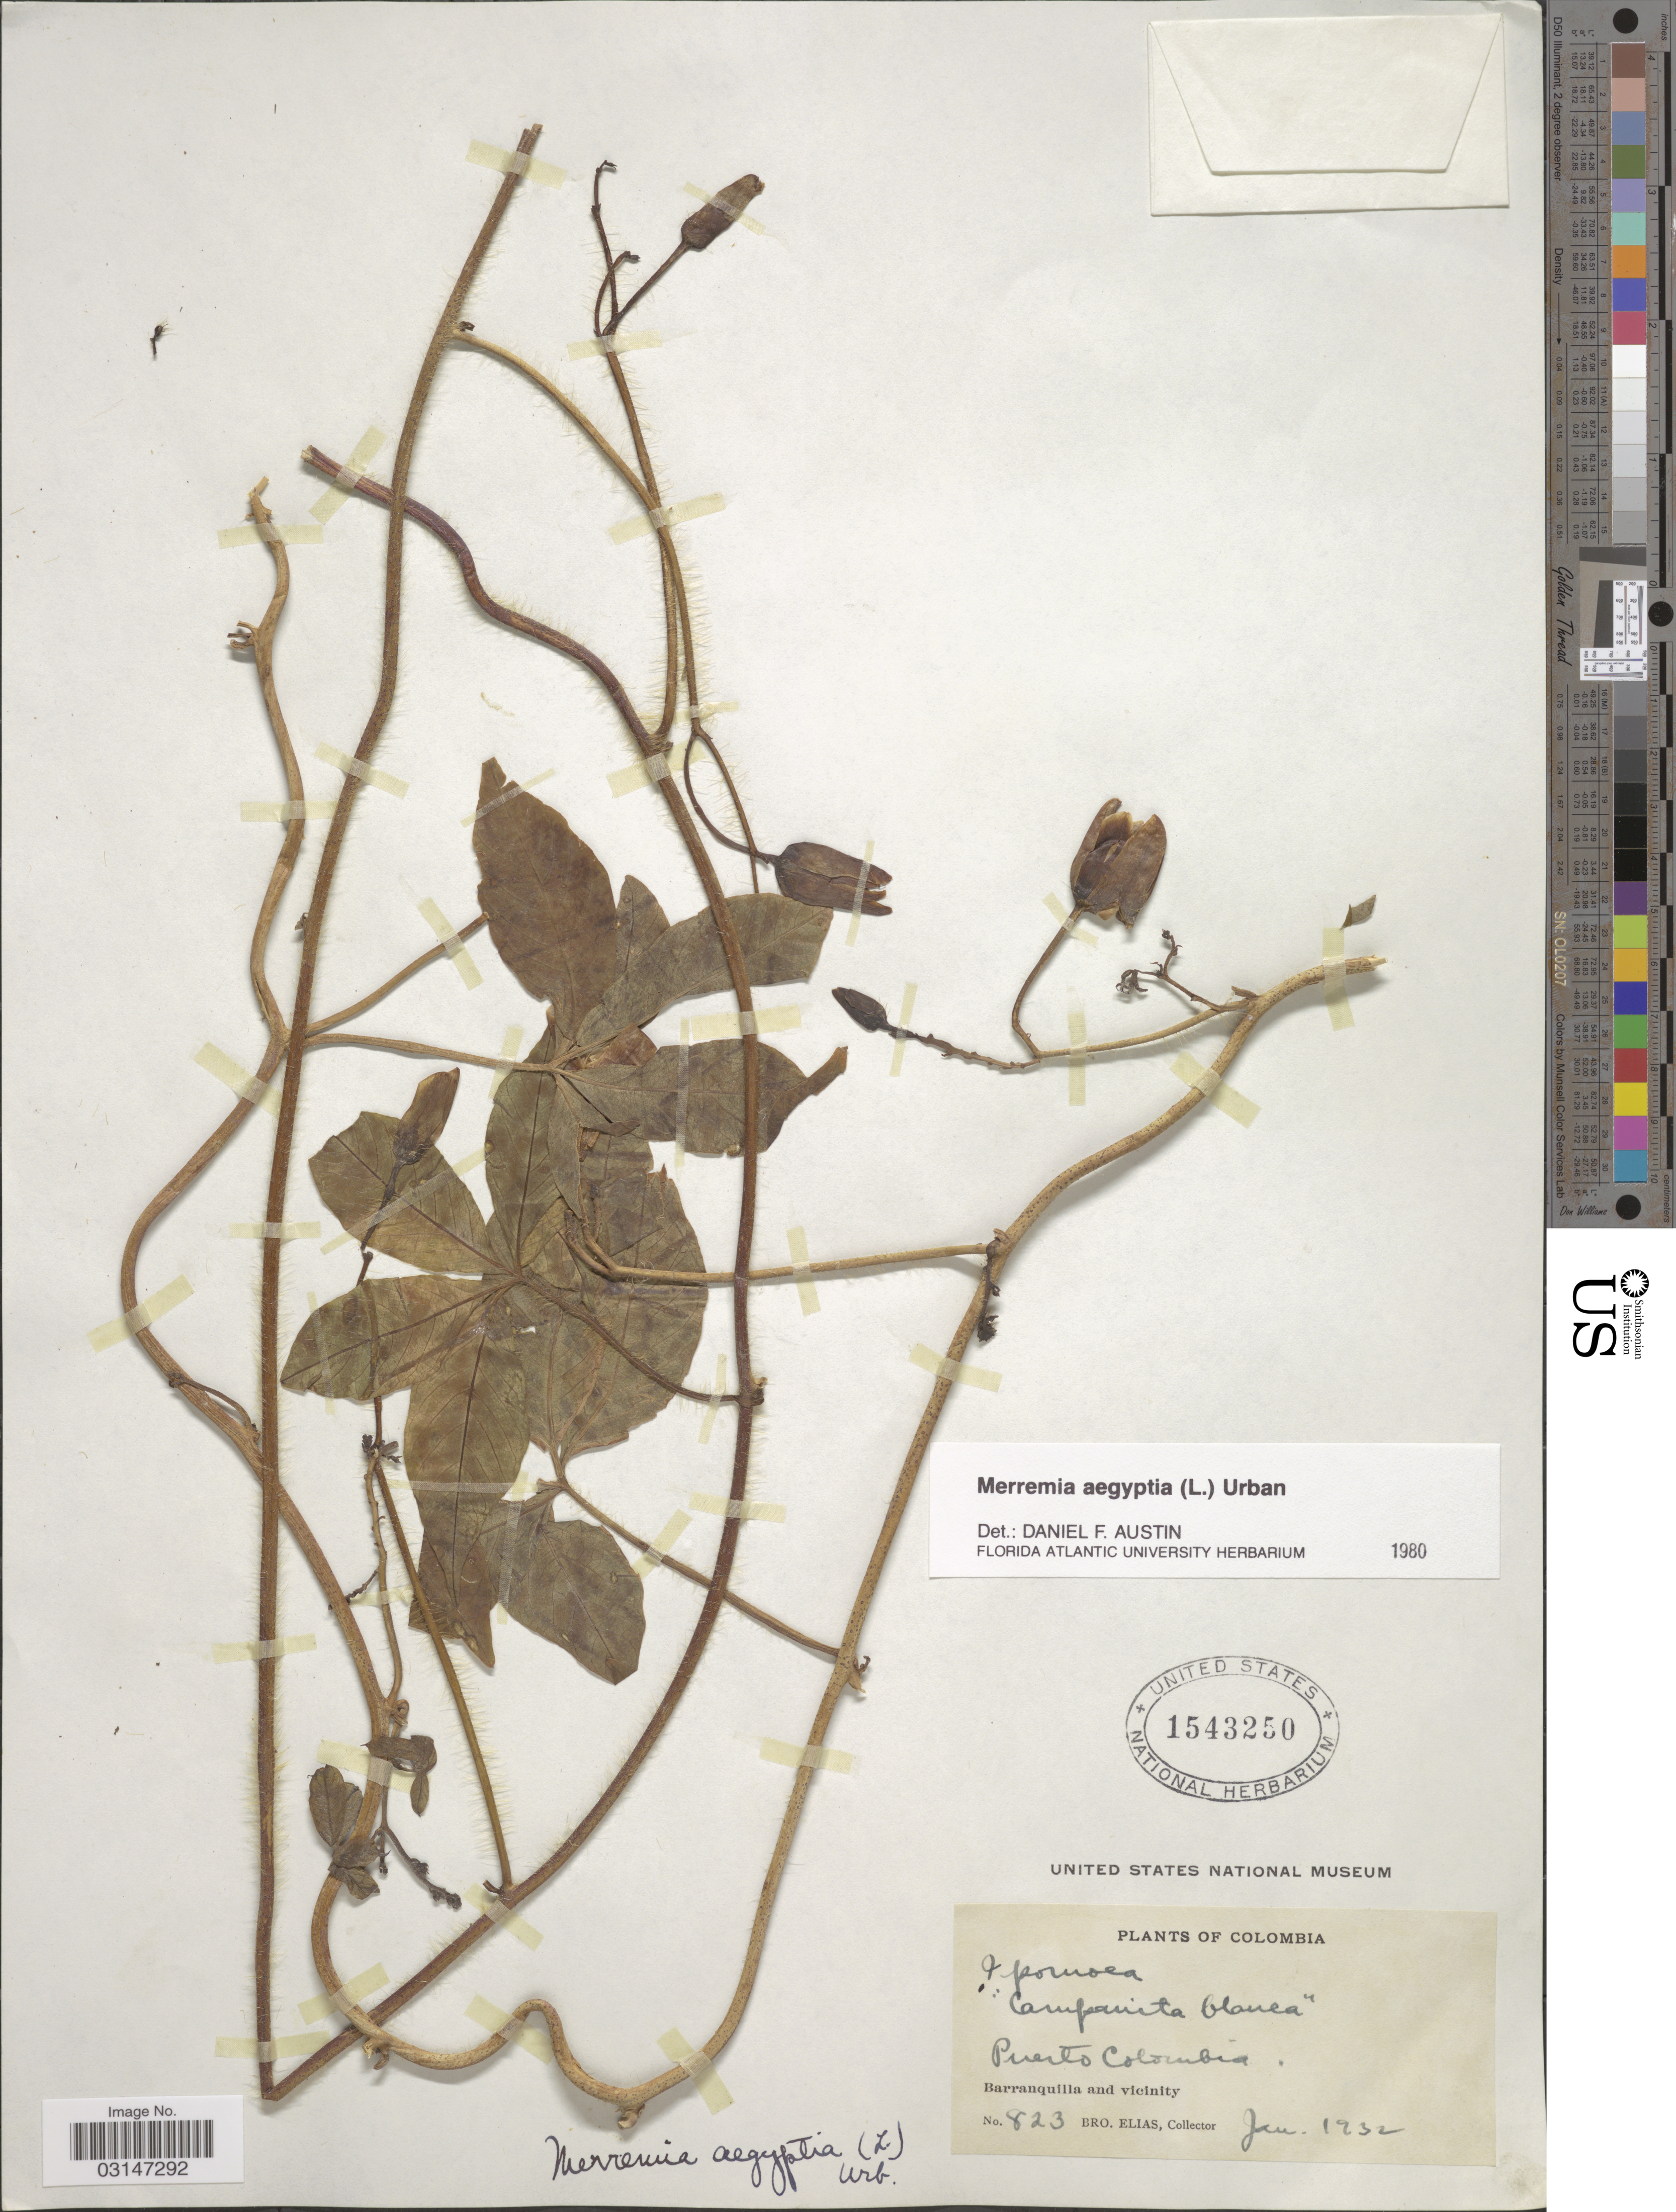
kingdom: Plantae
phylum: Tracheophyta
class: Magnoliopsida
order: Solanales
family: Convolvulaceae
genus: Distimake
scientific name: Distimake aegyptius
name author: (L.) A. R. Simões & Staples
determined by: Strong, Mark T., (BOT), Smithsonian Institution - National Museum of Natural History (UNITED STATES)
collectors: Bro. Elias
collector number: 823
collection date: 1932-01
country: Colombia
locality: Puerto Colombia, Barranquilla and vicinity.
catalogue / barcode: US 1543250